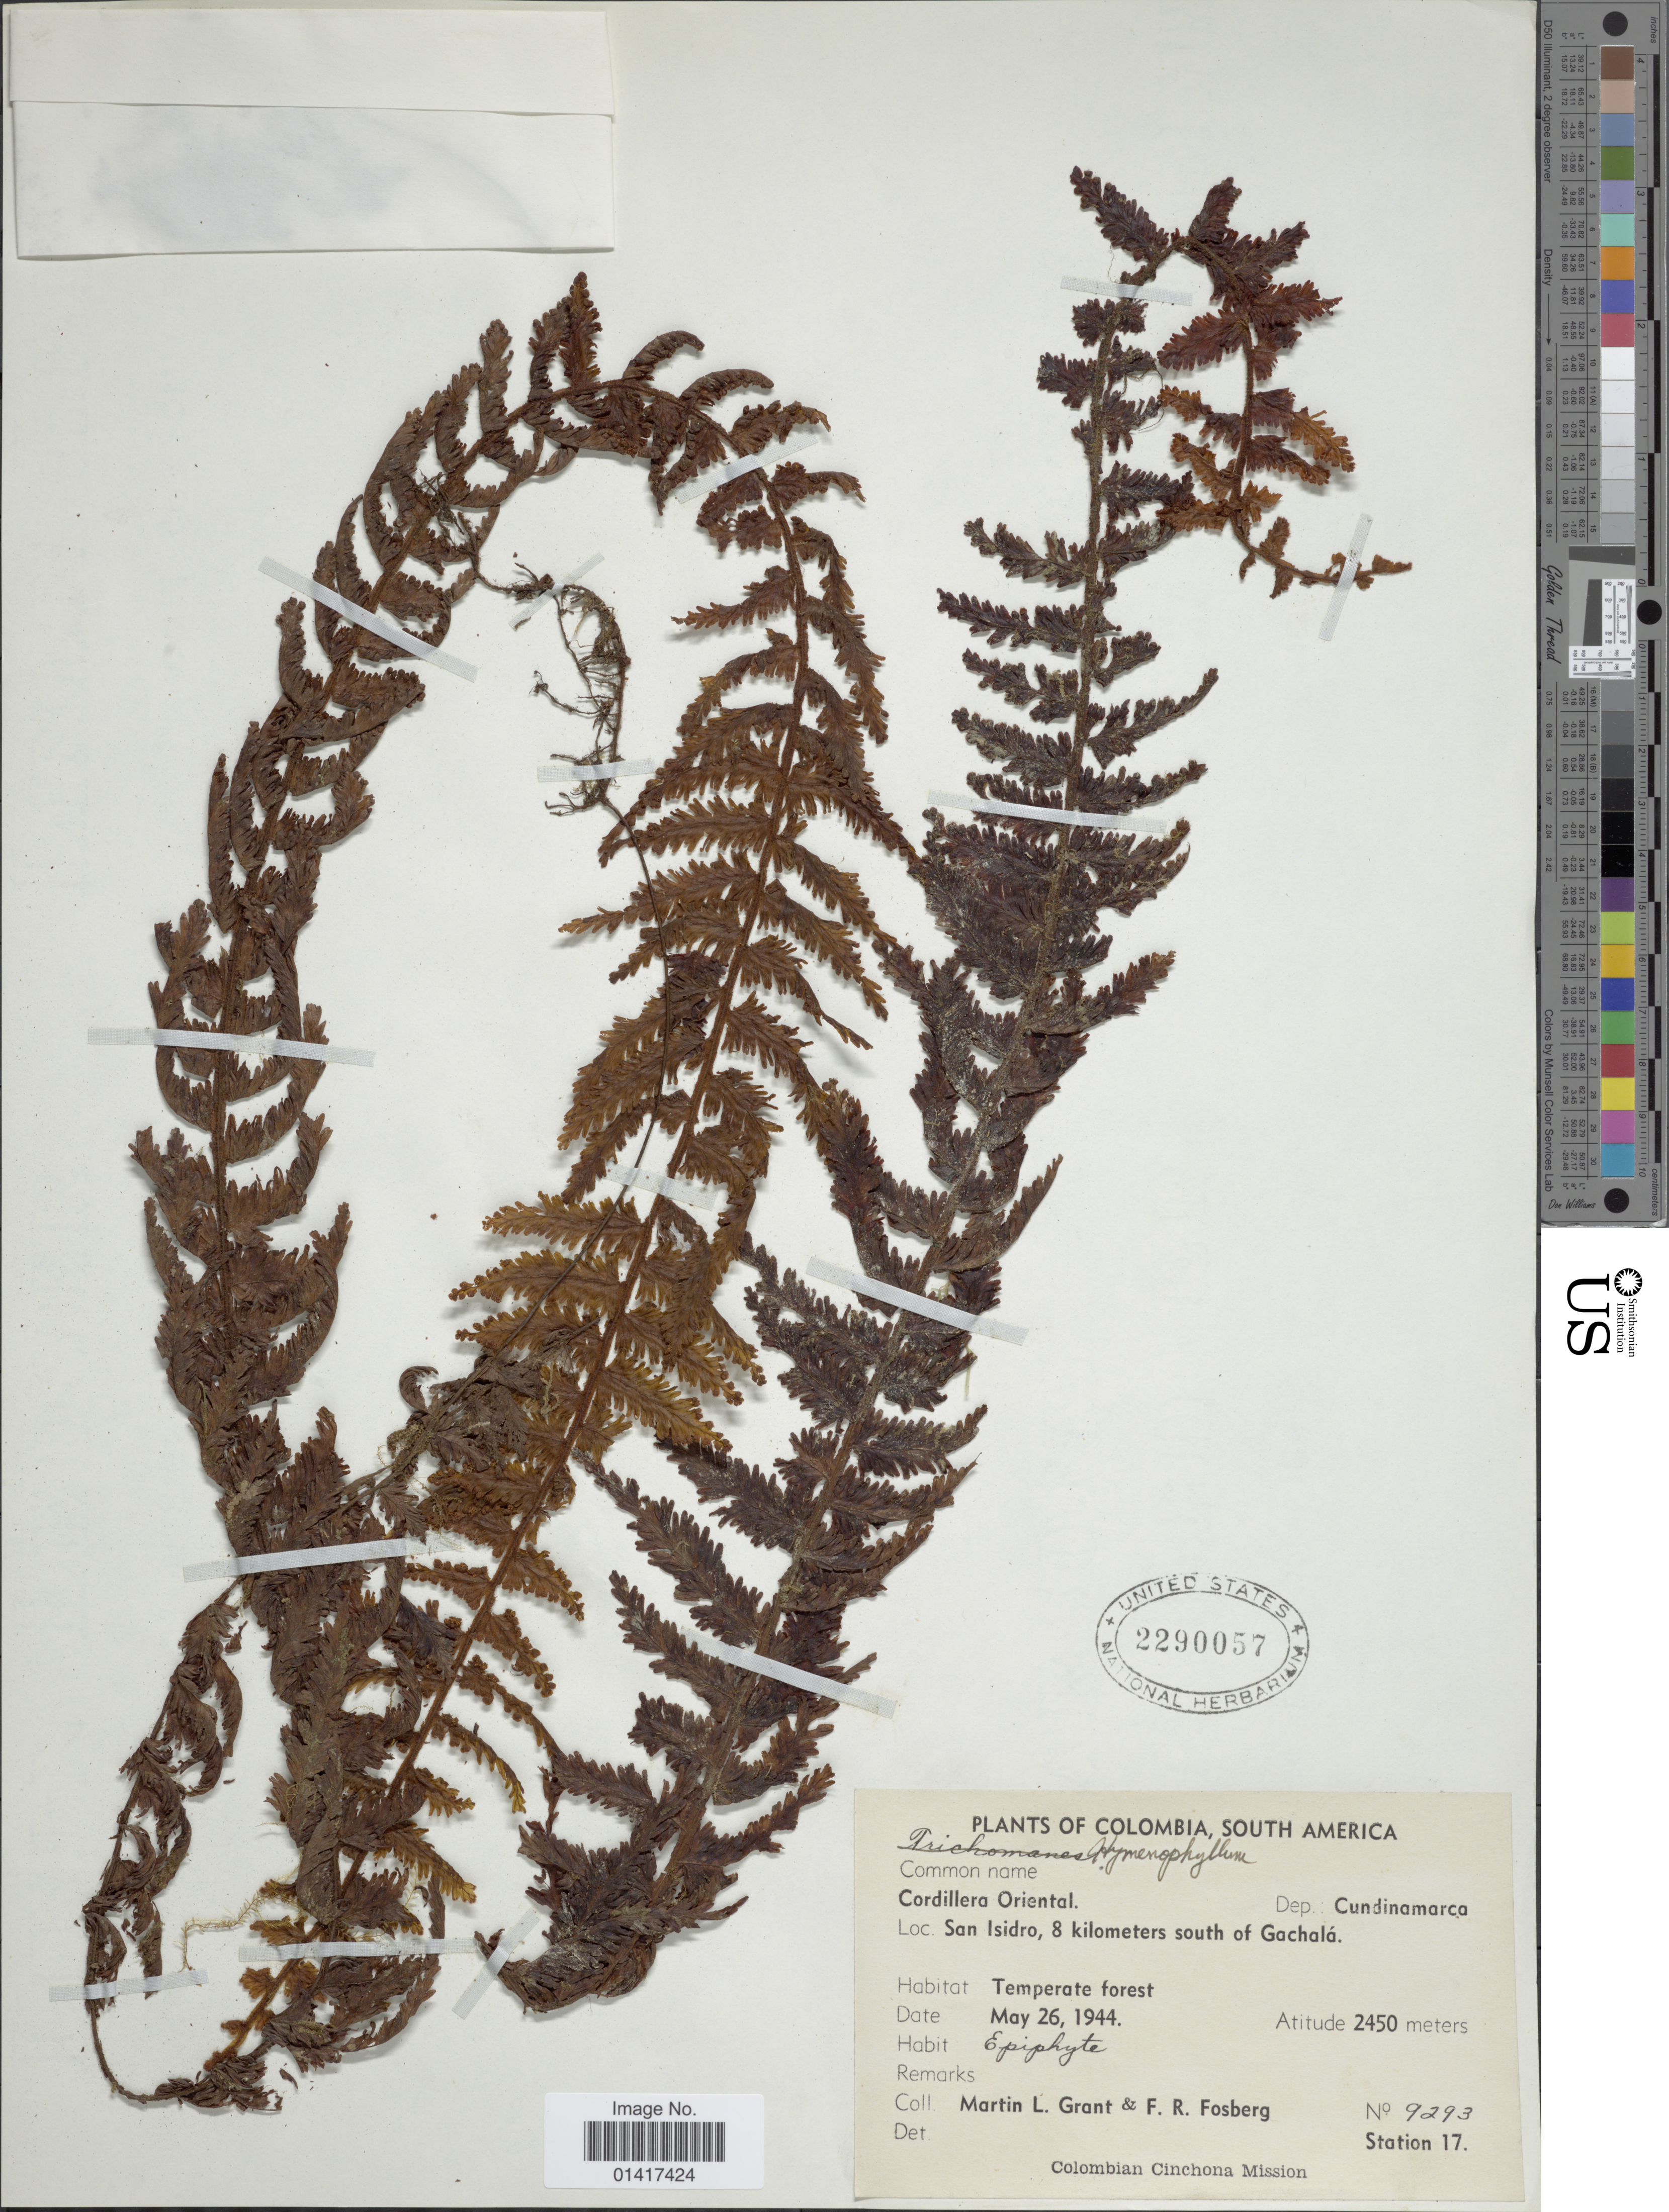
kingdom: Plantae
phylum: Tracheophyta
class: Polypodiopsida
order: Hymenophyllales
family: Hymenophyllaceae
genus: Hymenophyllum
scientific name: Hymenophyllum sp.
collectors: M. L. Grant & F. R. Fosberg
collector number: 9293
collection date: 1944-05-26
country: Colombia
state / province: Cundinamarca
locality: Cordillera Oriental. San Isidro, 8 kilometers south of Gachala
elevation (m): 2450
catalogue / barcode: US 2290057